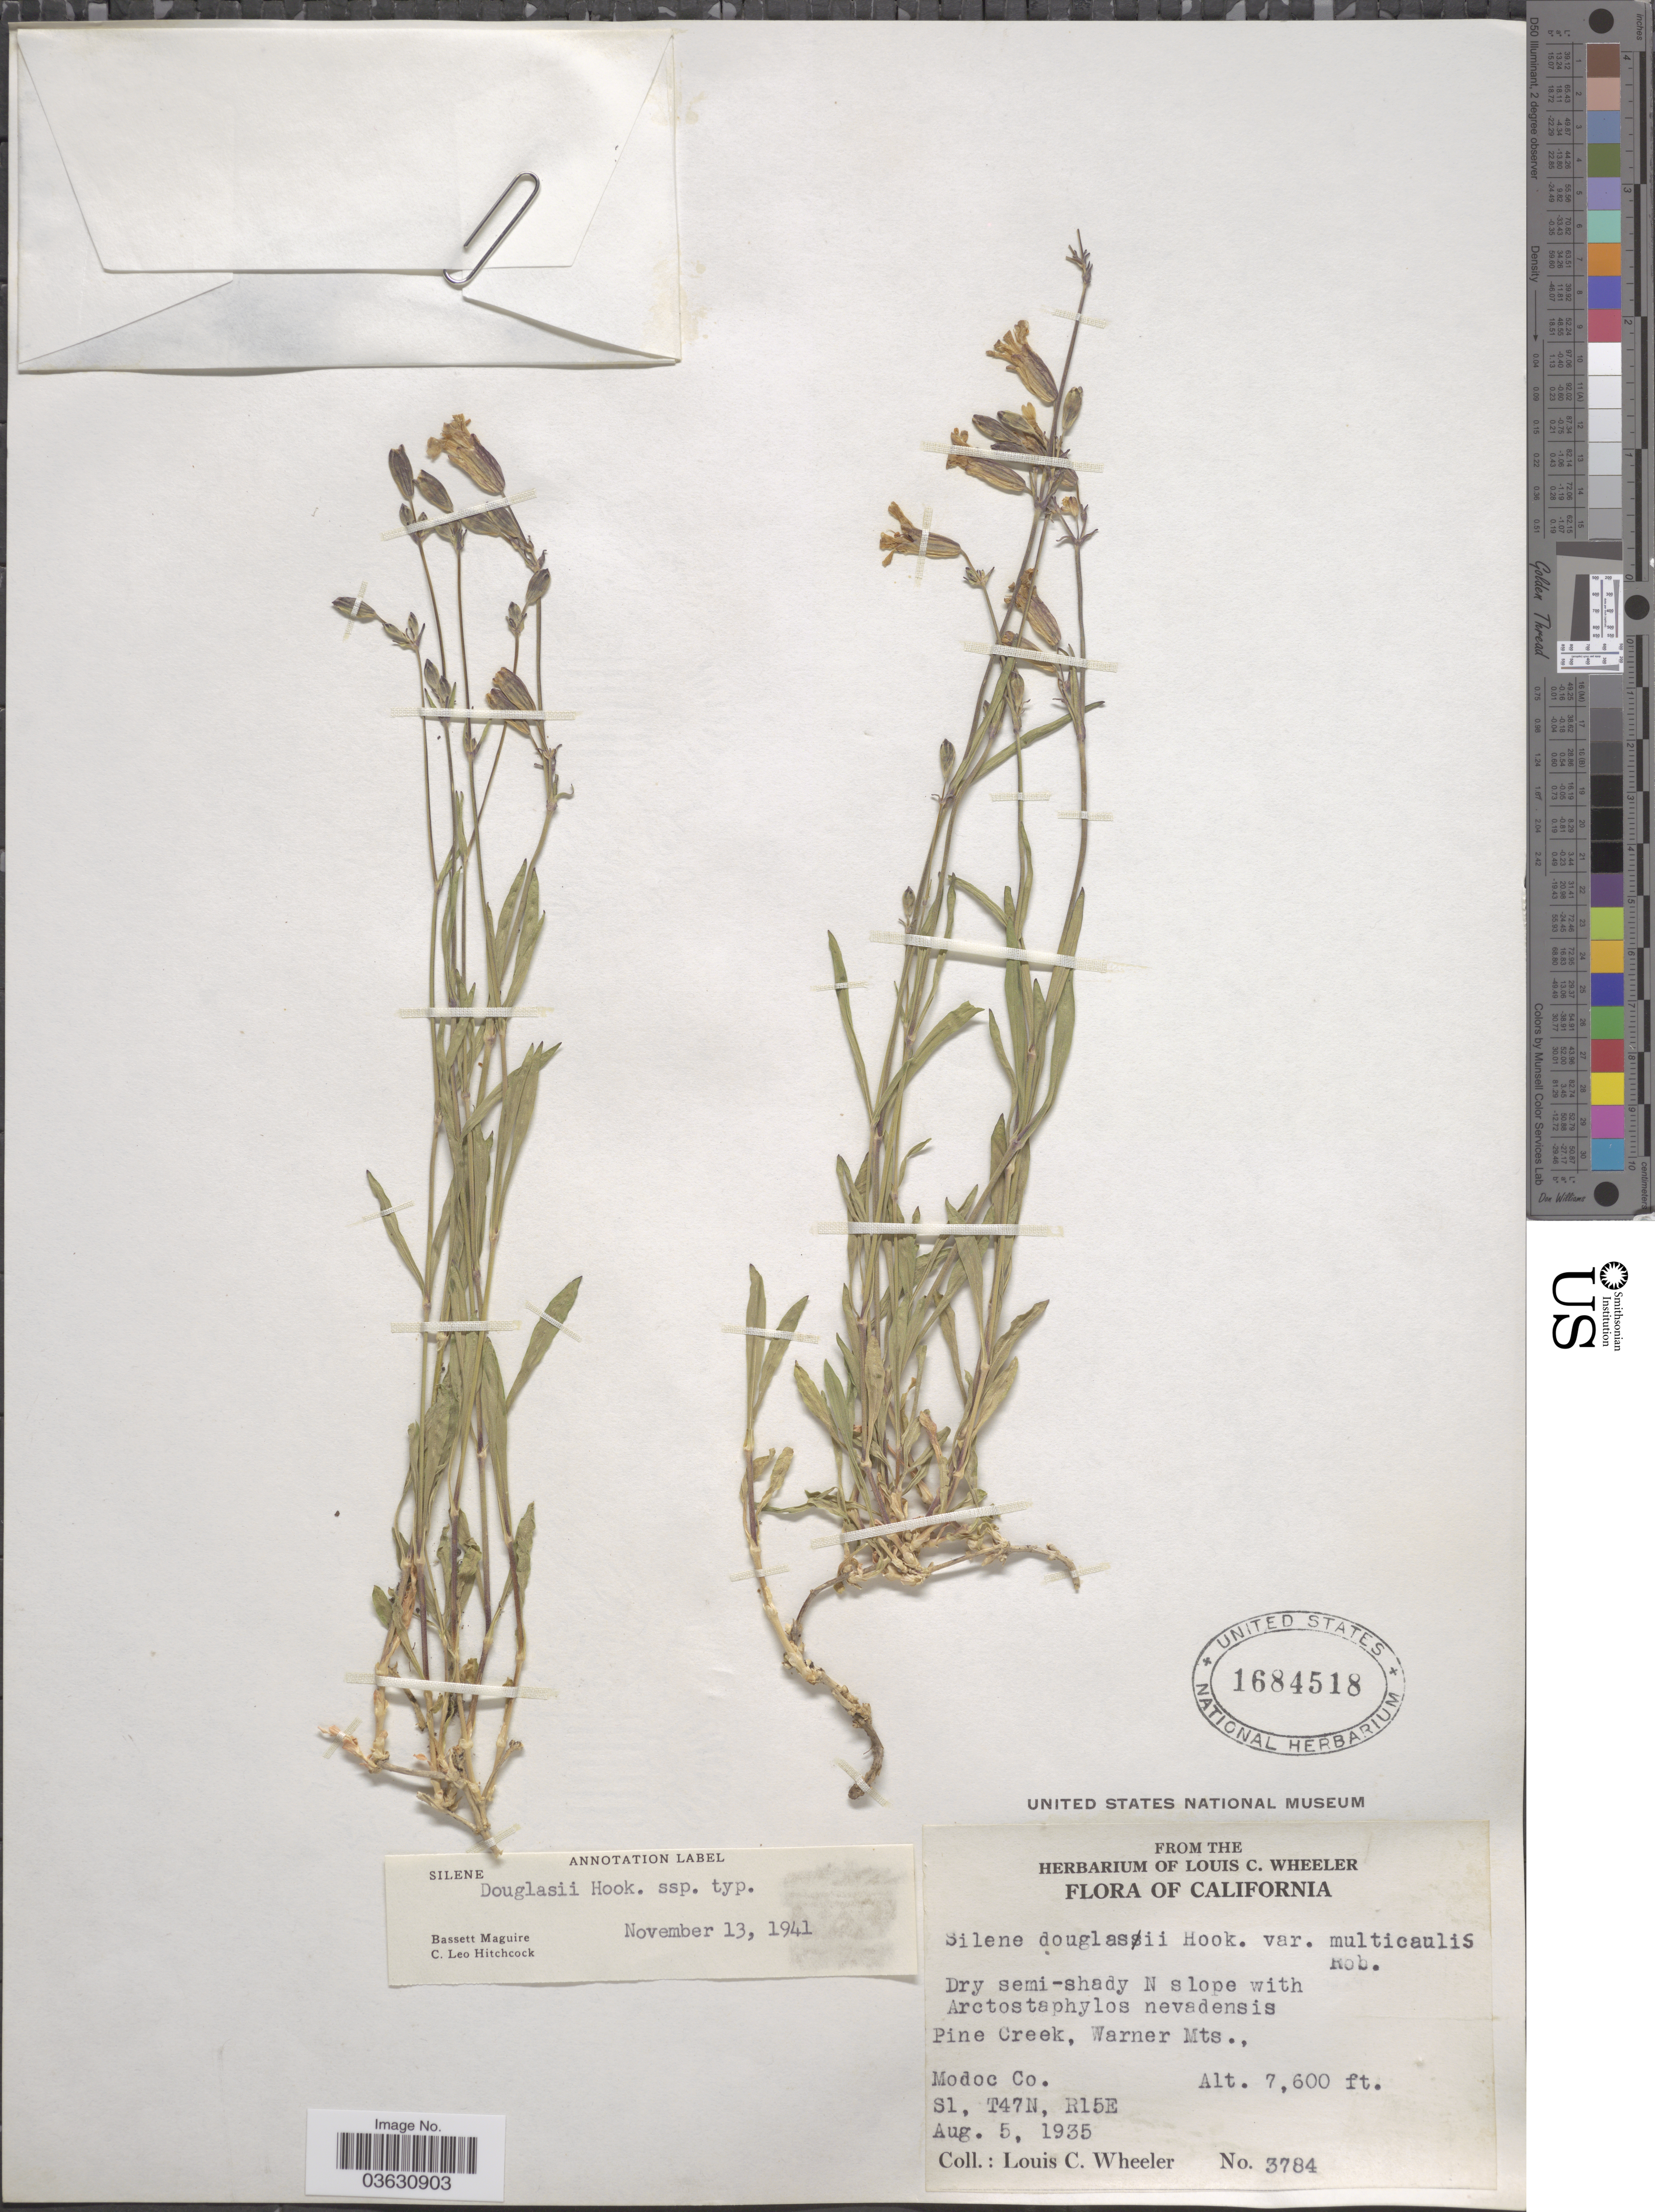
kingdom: Plantae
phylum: Tracheophyta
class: Magnoliopsida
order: Caryophyllales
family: Caryophyllaceae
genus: Silene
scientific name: Silene douglasii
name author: Hook.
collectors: L. C. Wheeler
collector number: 3784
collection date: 1935-08-05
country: United States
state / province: California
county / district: Modoc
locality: Pine Creek, Warner Mts., Modoc Co. S1, T47N, R15E.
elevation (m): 2316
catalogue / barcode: US 1684518